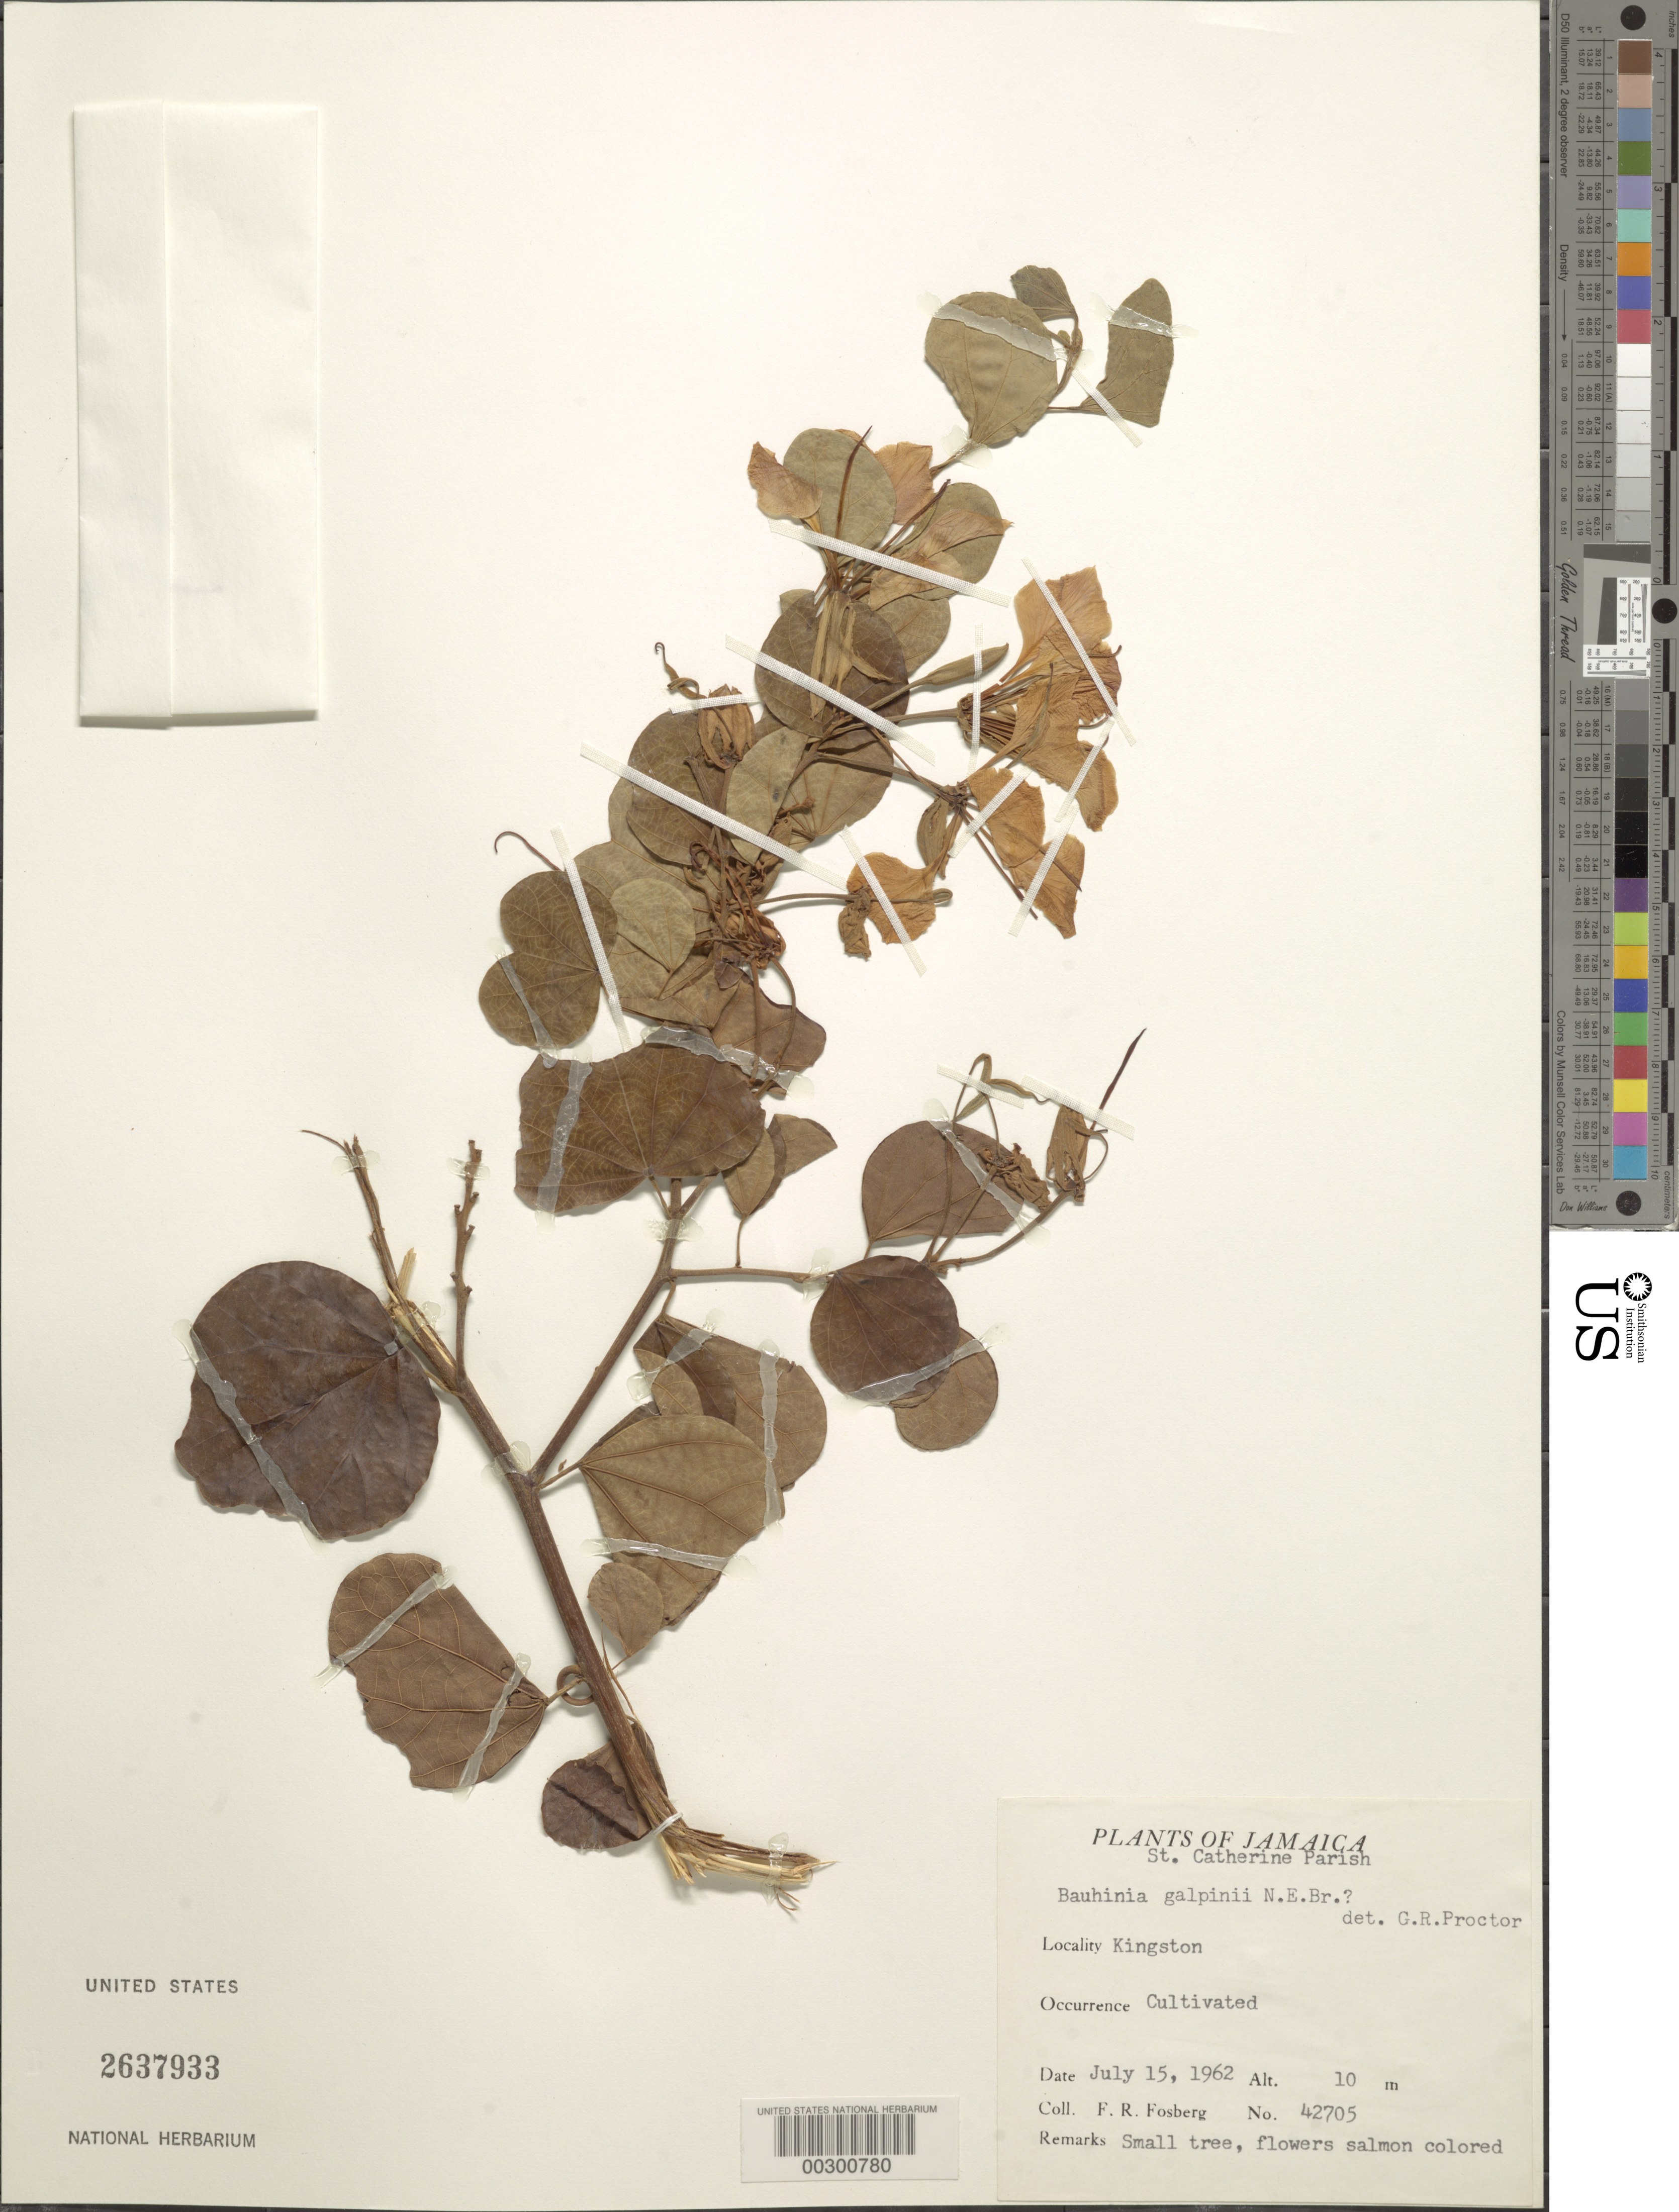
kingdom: Plantae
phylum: Tracheophyta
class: Magnoliopsida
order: Fabales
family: Fabaceae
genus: Bauhinia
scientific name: Bauhinia galpinii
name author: N.E. Br.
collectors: F. R. Fosberg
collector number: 42705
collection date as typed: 15 Jul 1962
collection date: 1962-07-15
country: Jamaica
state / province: Saint Catherine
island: Greater Antilles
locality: Kingston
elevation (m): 10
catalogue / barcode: US 2637933